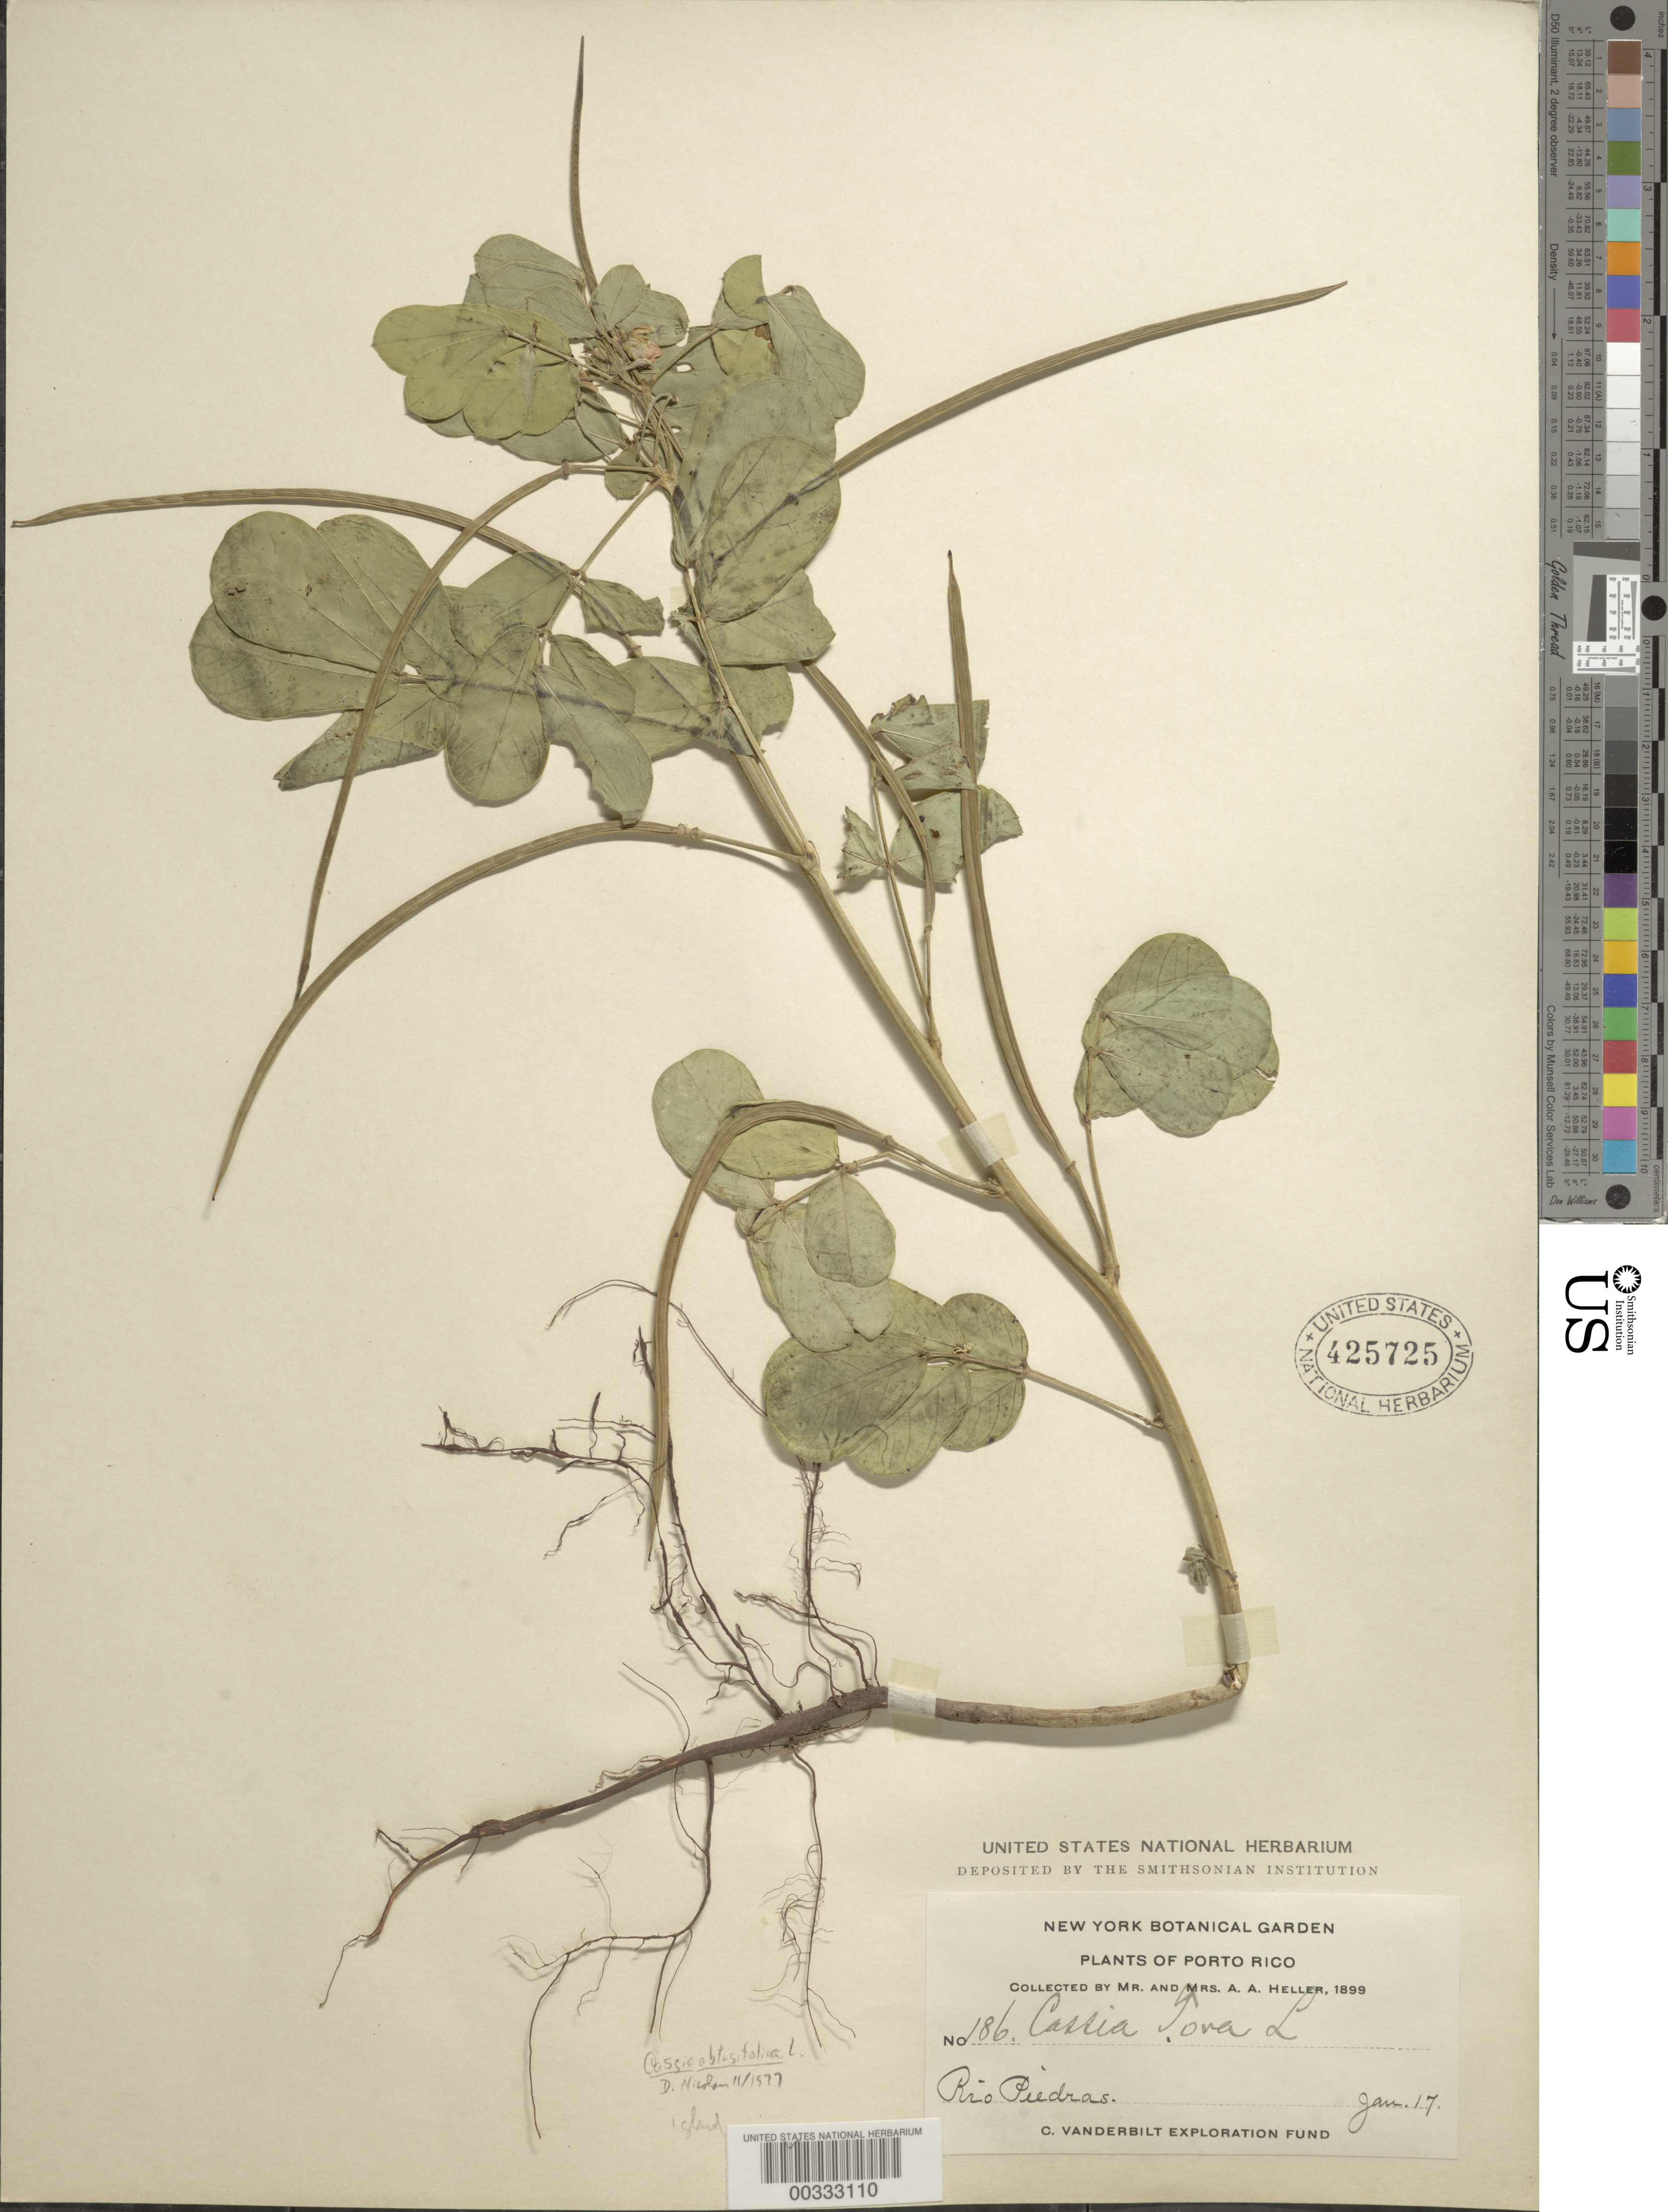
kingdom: Plantae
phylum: Tracheophyta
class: Magnoliopsida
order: Fabales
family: Fabaceae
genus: Senna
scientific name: Senna obtusifolia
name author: (L.) H.S. Irwin & Barneby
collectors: A. A. Heller & E. G. Heller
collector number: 186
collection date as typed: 17 Jan 1899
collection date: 1899-01-17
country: Puerto Rico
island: Greater Antilles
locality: Rio piedras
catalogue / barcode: US 425725